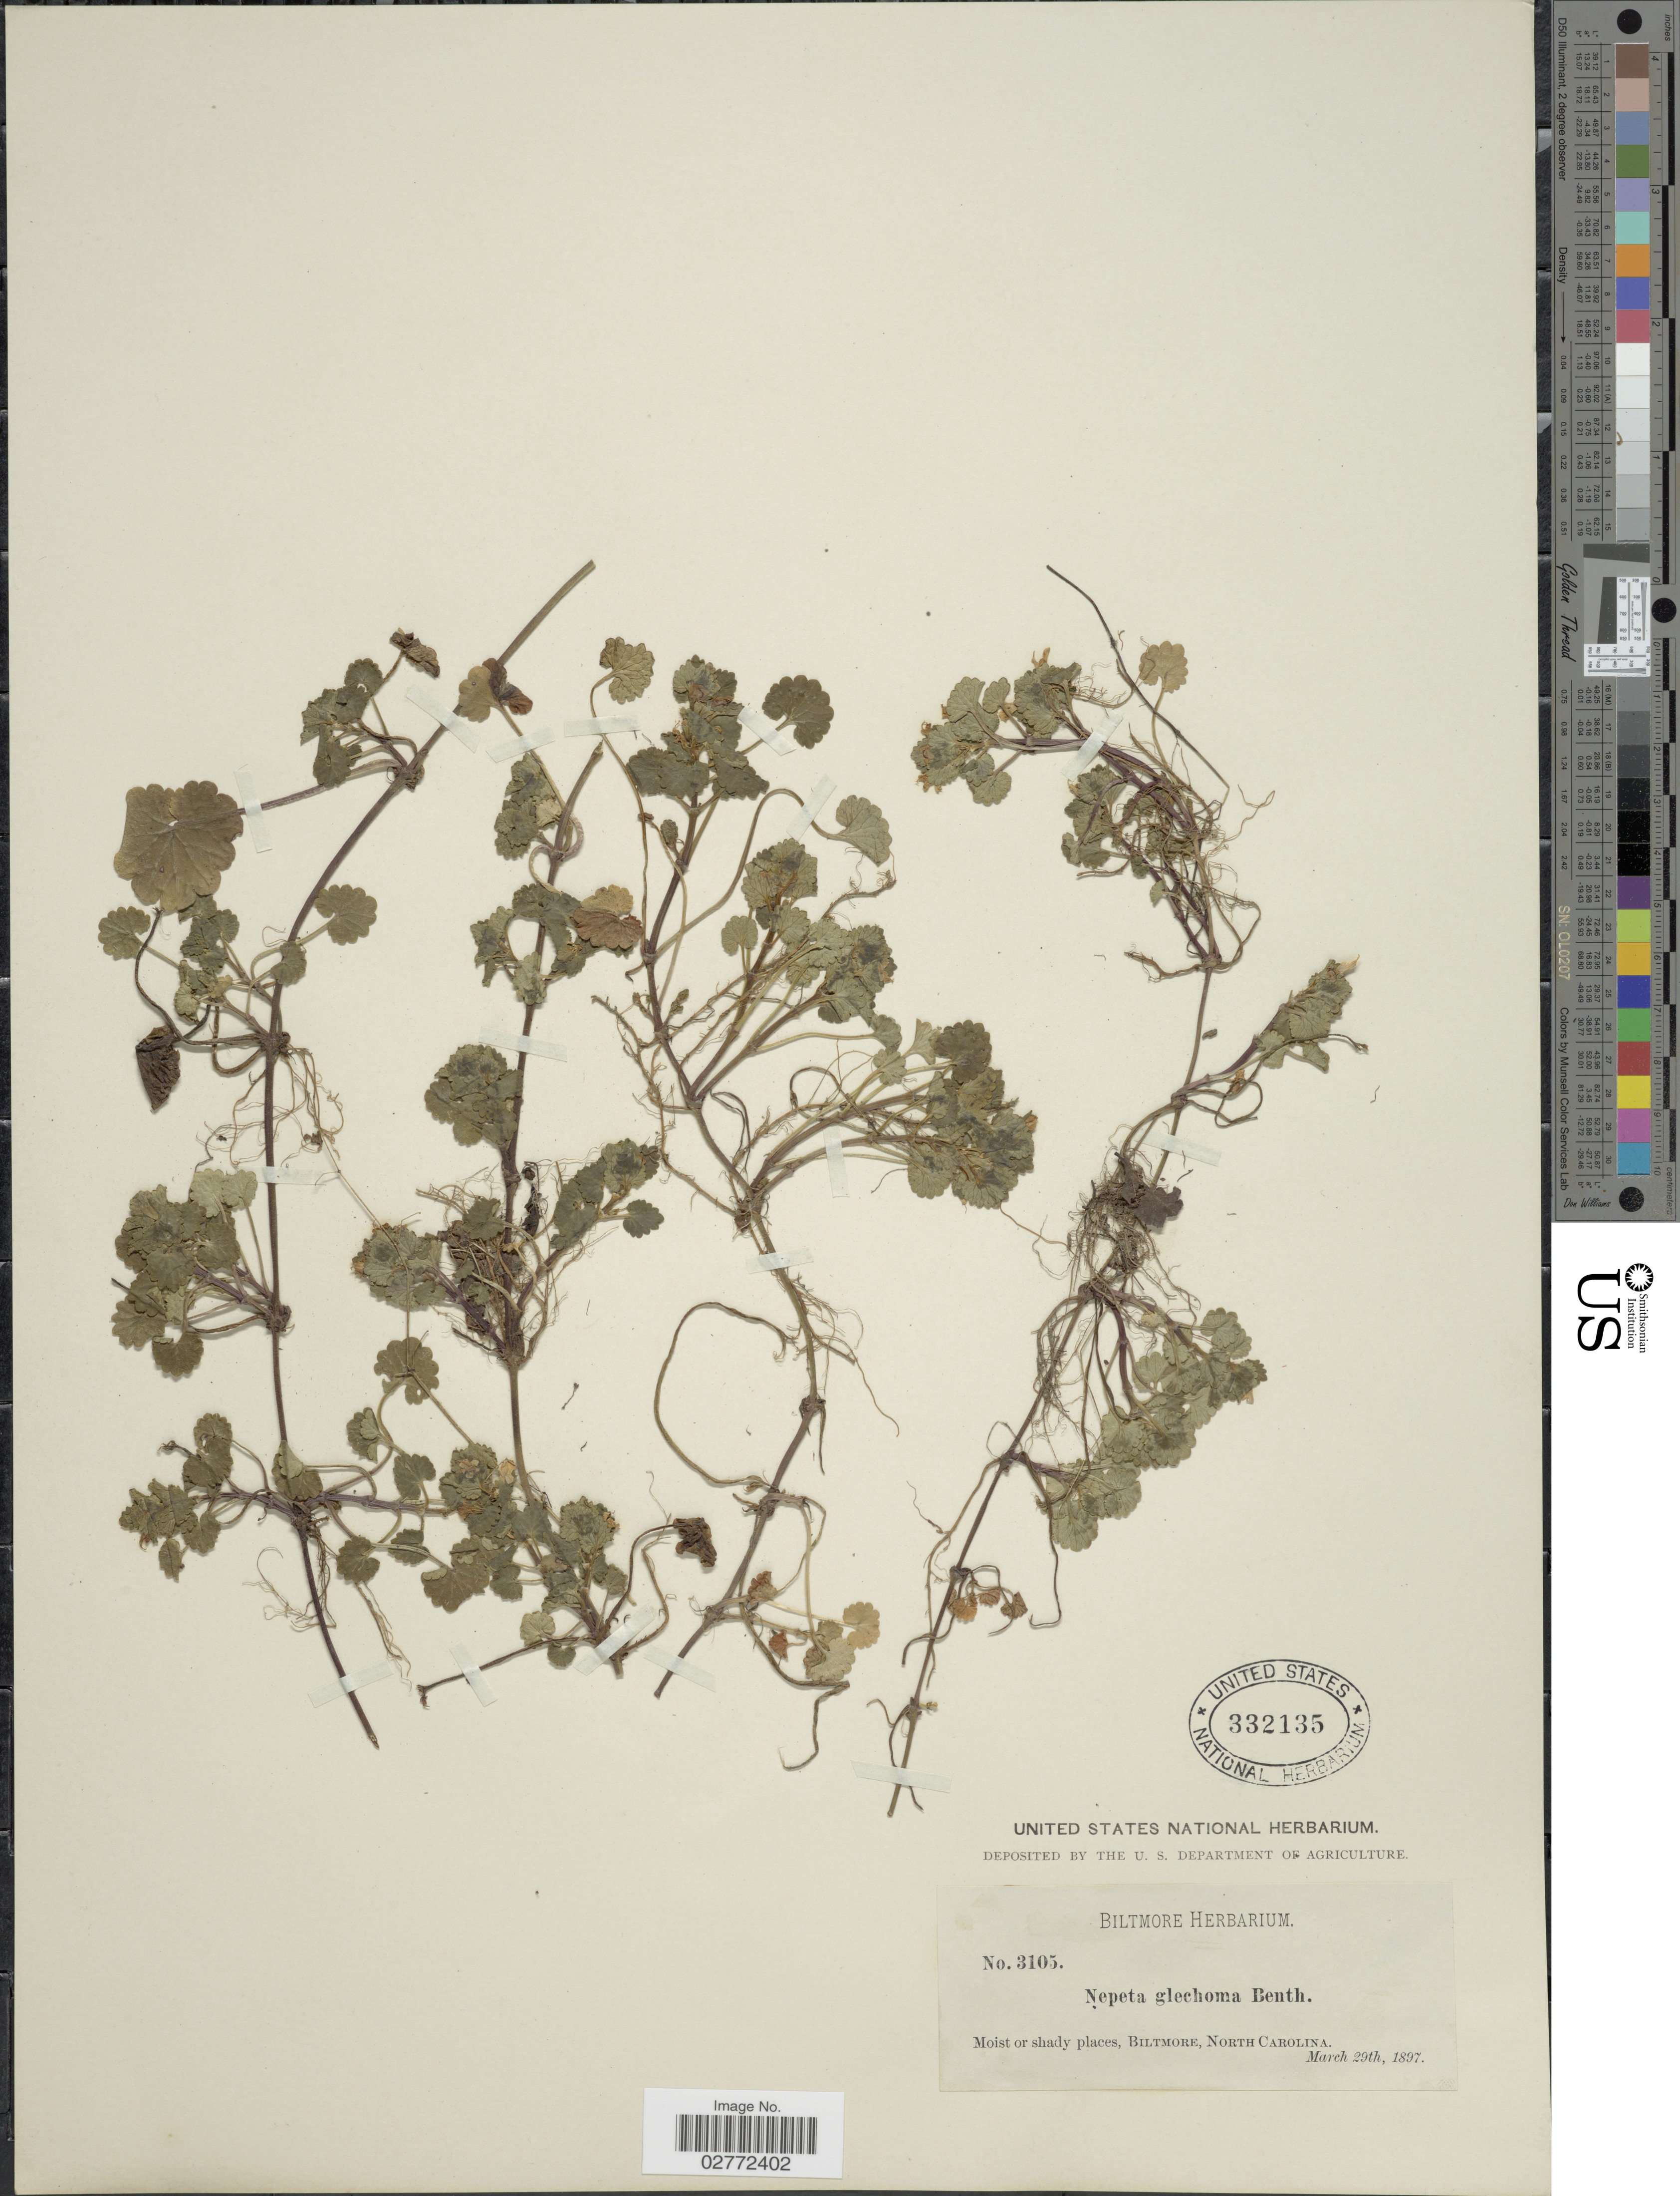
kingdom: Plantae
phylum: Tracheophyta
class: Magnoliopsida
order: Lamiales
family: Lamiaceae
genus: Glechoma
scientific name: Glechoma hederacea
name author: L.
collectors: ex herb. Biltmore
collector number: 3105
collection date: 1897-03-29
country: United States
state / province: North Carolina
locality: Moist or shady places, Biltmore.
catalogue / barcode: US 332135